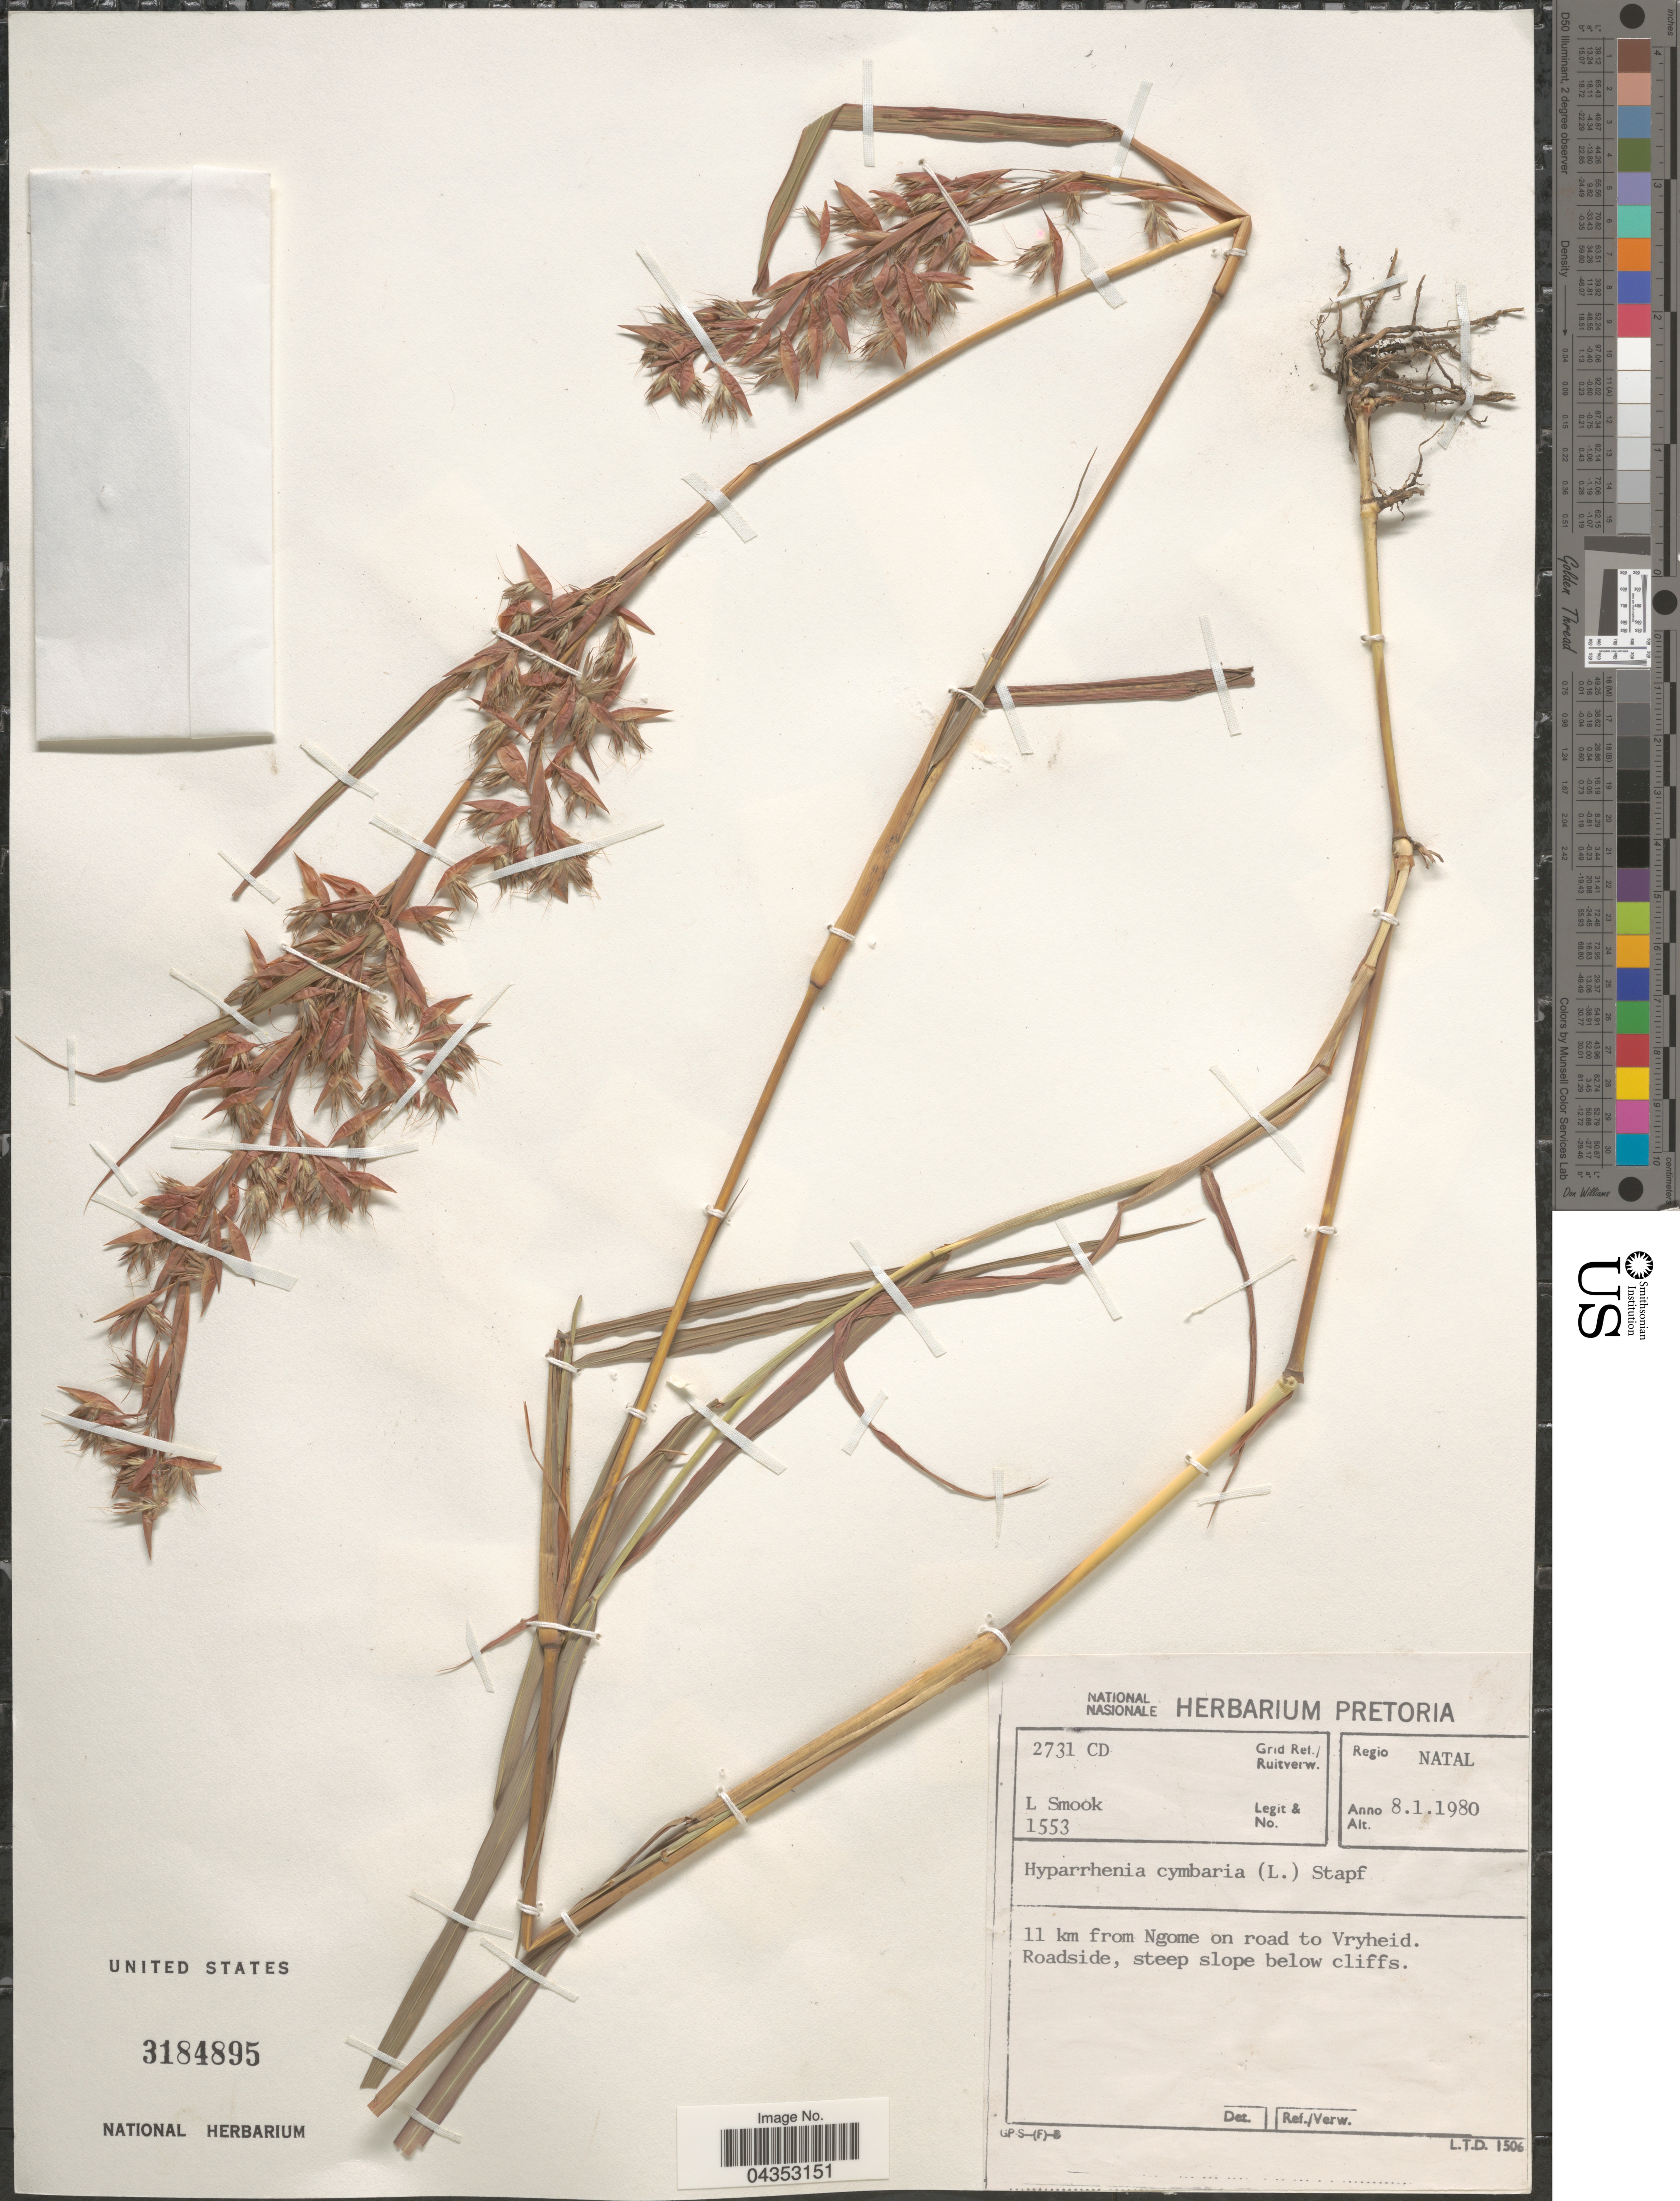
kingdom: Plantae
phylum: Tracheophyta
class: Liliopsida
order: Poales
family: Poaceae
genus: Hyparrhenia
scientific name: Hyparrhenia cymbaria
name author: (L.) Stapf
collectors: L. Smook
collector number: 1553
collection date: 1980-01-08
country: South Africa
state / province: KwaZulu-Natal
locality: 2731 CD Grid Ref./Ruitverw. Regio Natal. 11 km from Ngome on road to Vryheid. Roadside, steep slope below cliffs.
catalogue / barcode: US 3184895